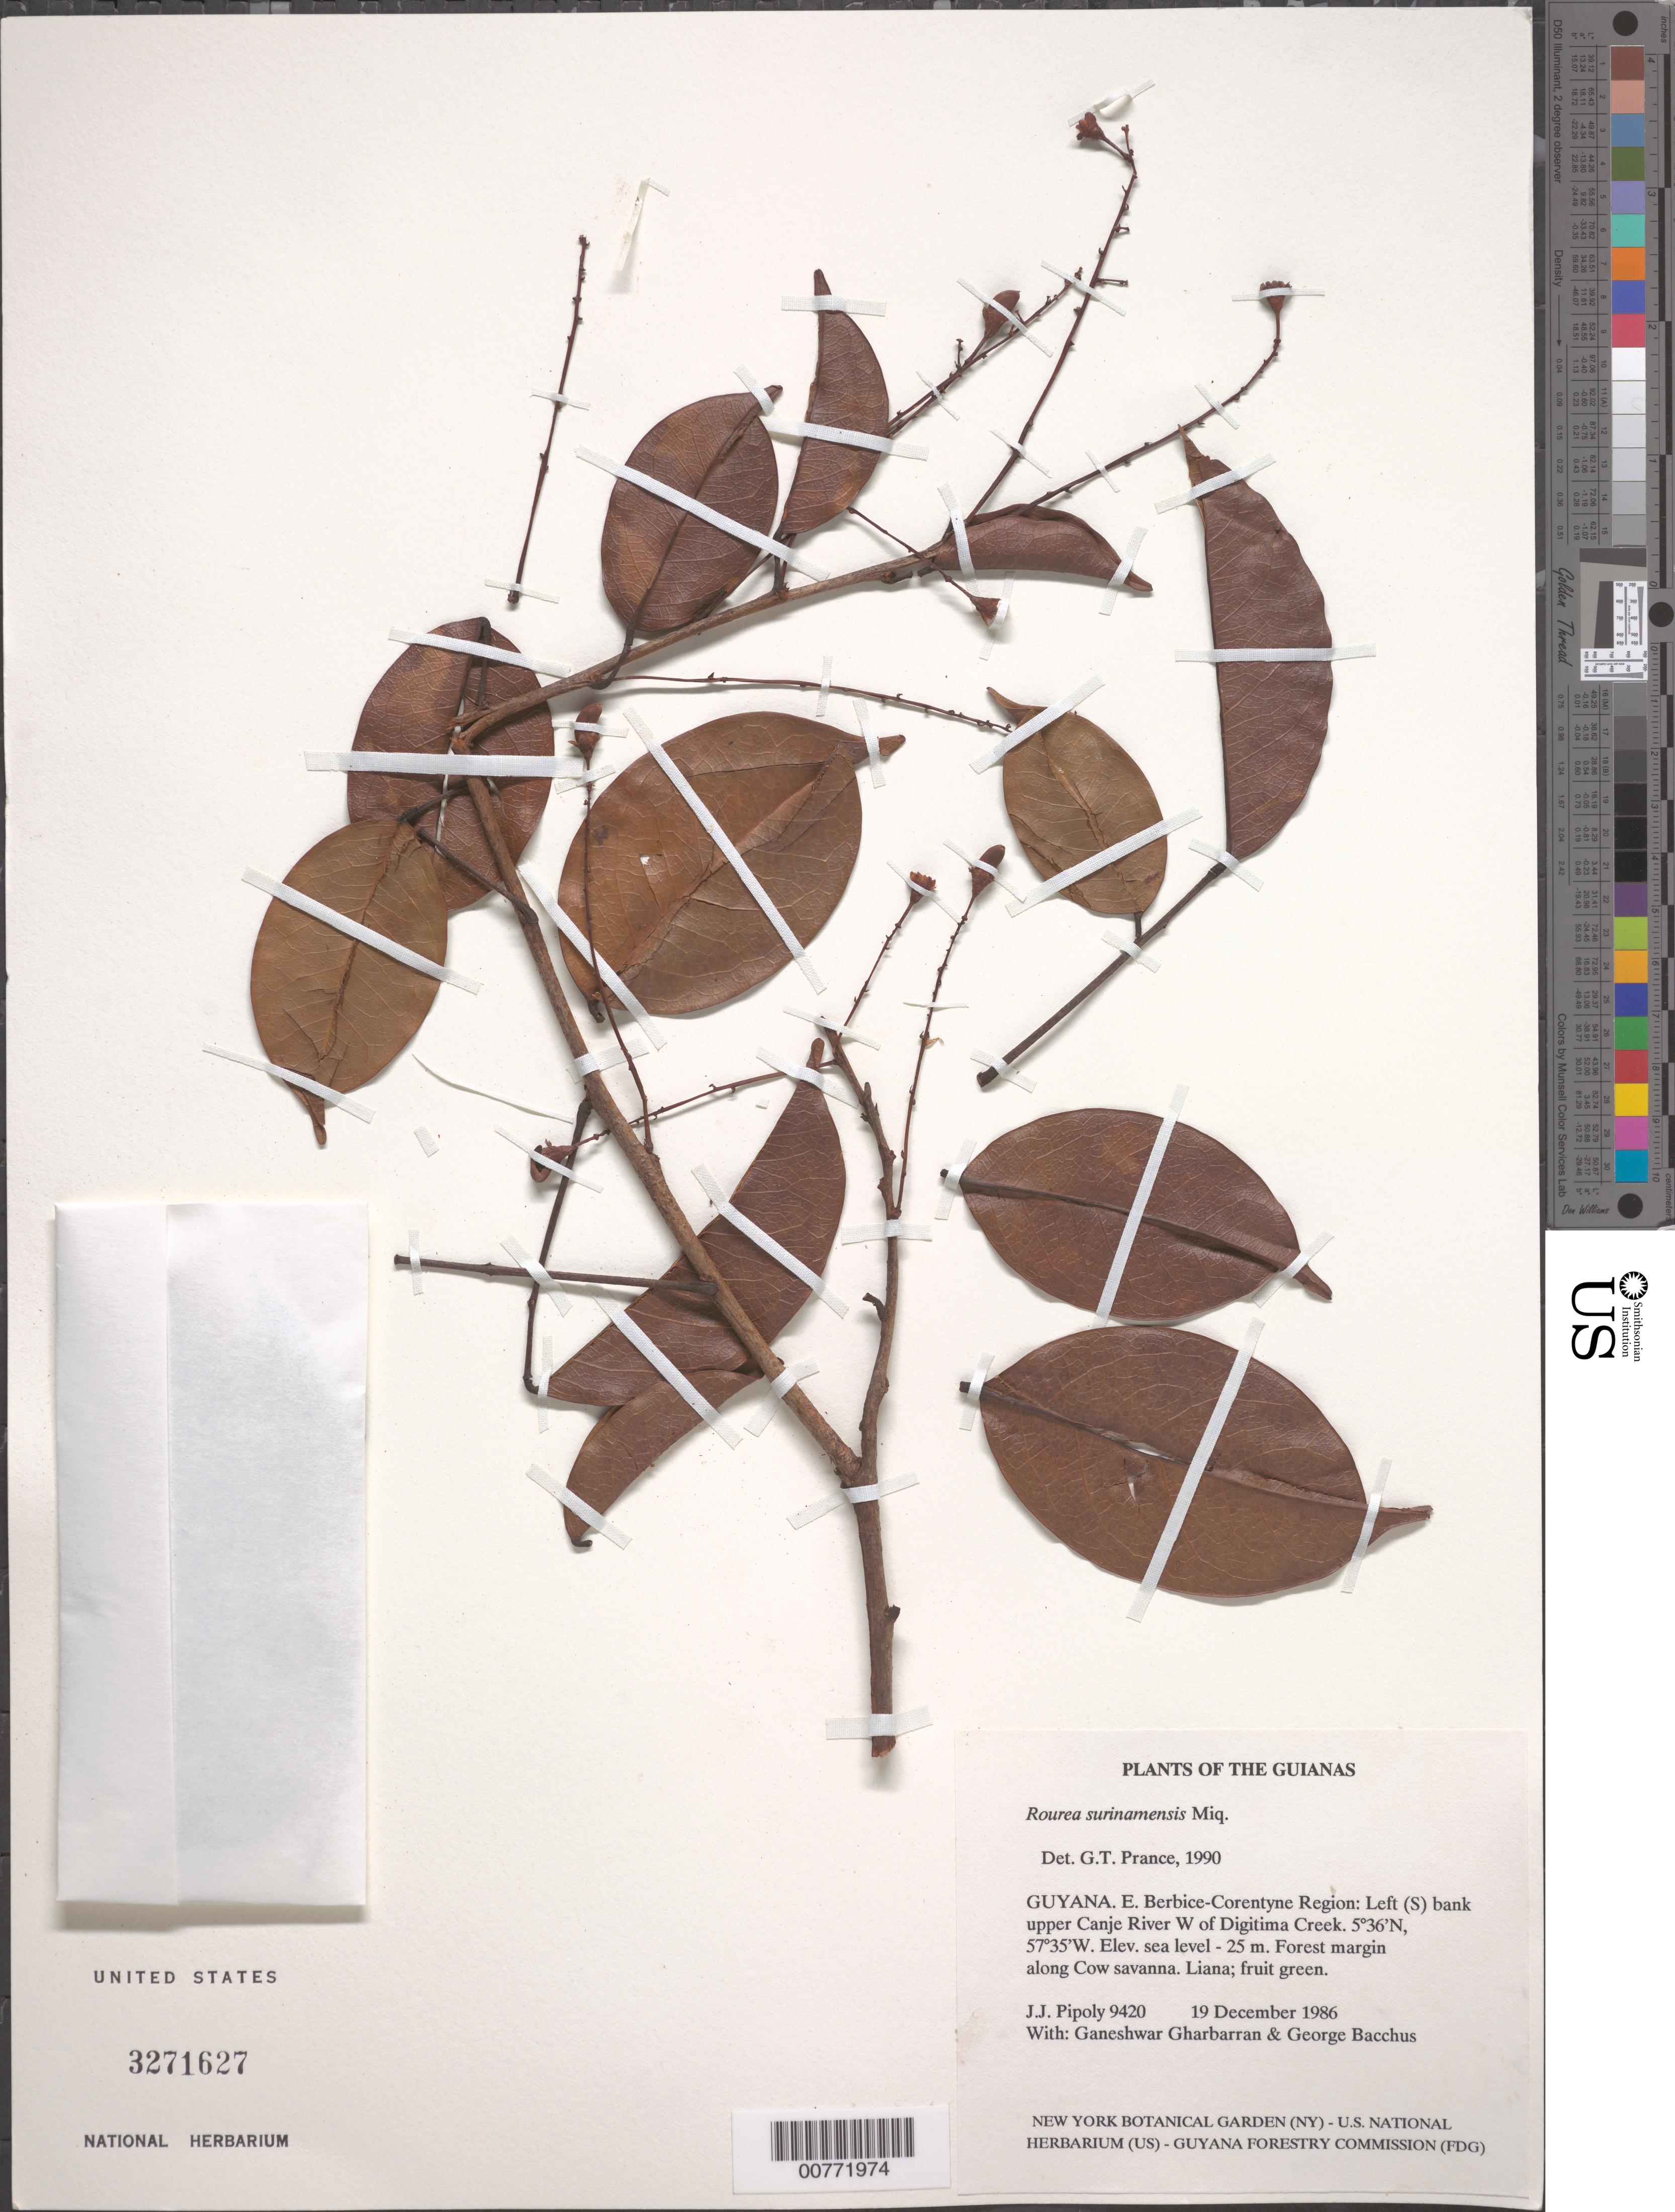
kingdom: Plantae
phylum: Tracheophyta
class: Magnoliopsida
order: Oxalidales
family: Connaraceae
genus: Rourea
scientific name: Rourea surinamensis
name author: Miq.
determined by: Prance, G. T.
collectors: J. J. Pipoly, G. Gharbarran & G. Bacchus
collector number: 9420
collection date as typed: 19 December 1986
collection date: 1986-12-19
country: Guyana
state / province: E. Berbice-Corentyne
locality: Left (S) bank upper Canje River W of Digitima Creek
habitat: Forest margin along Cow savanna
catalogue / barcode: US 3271627